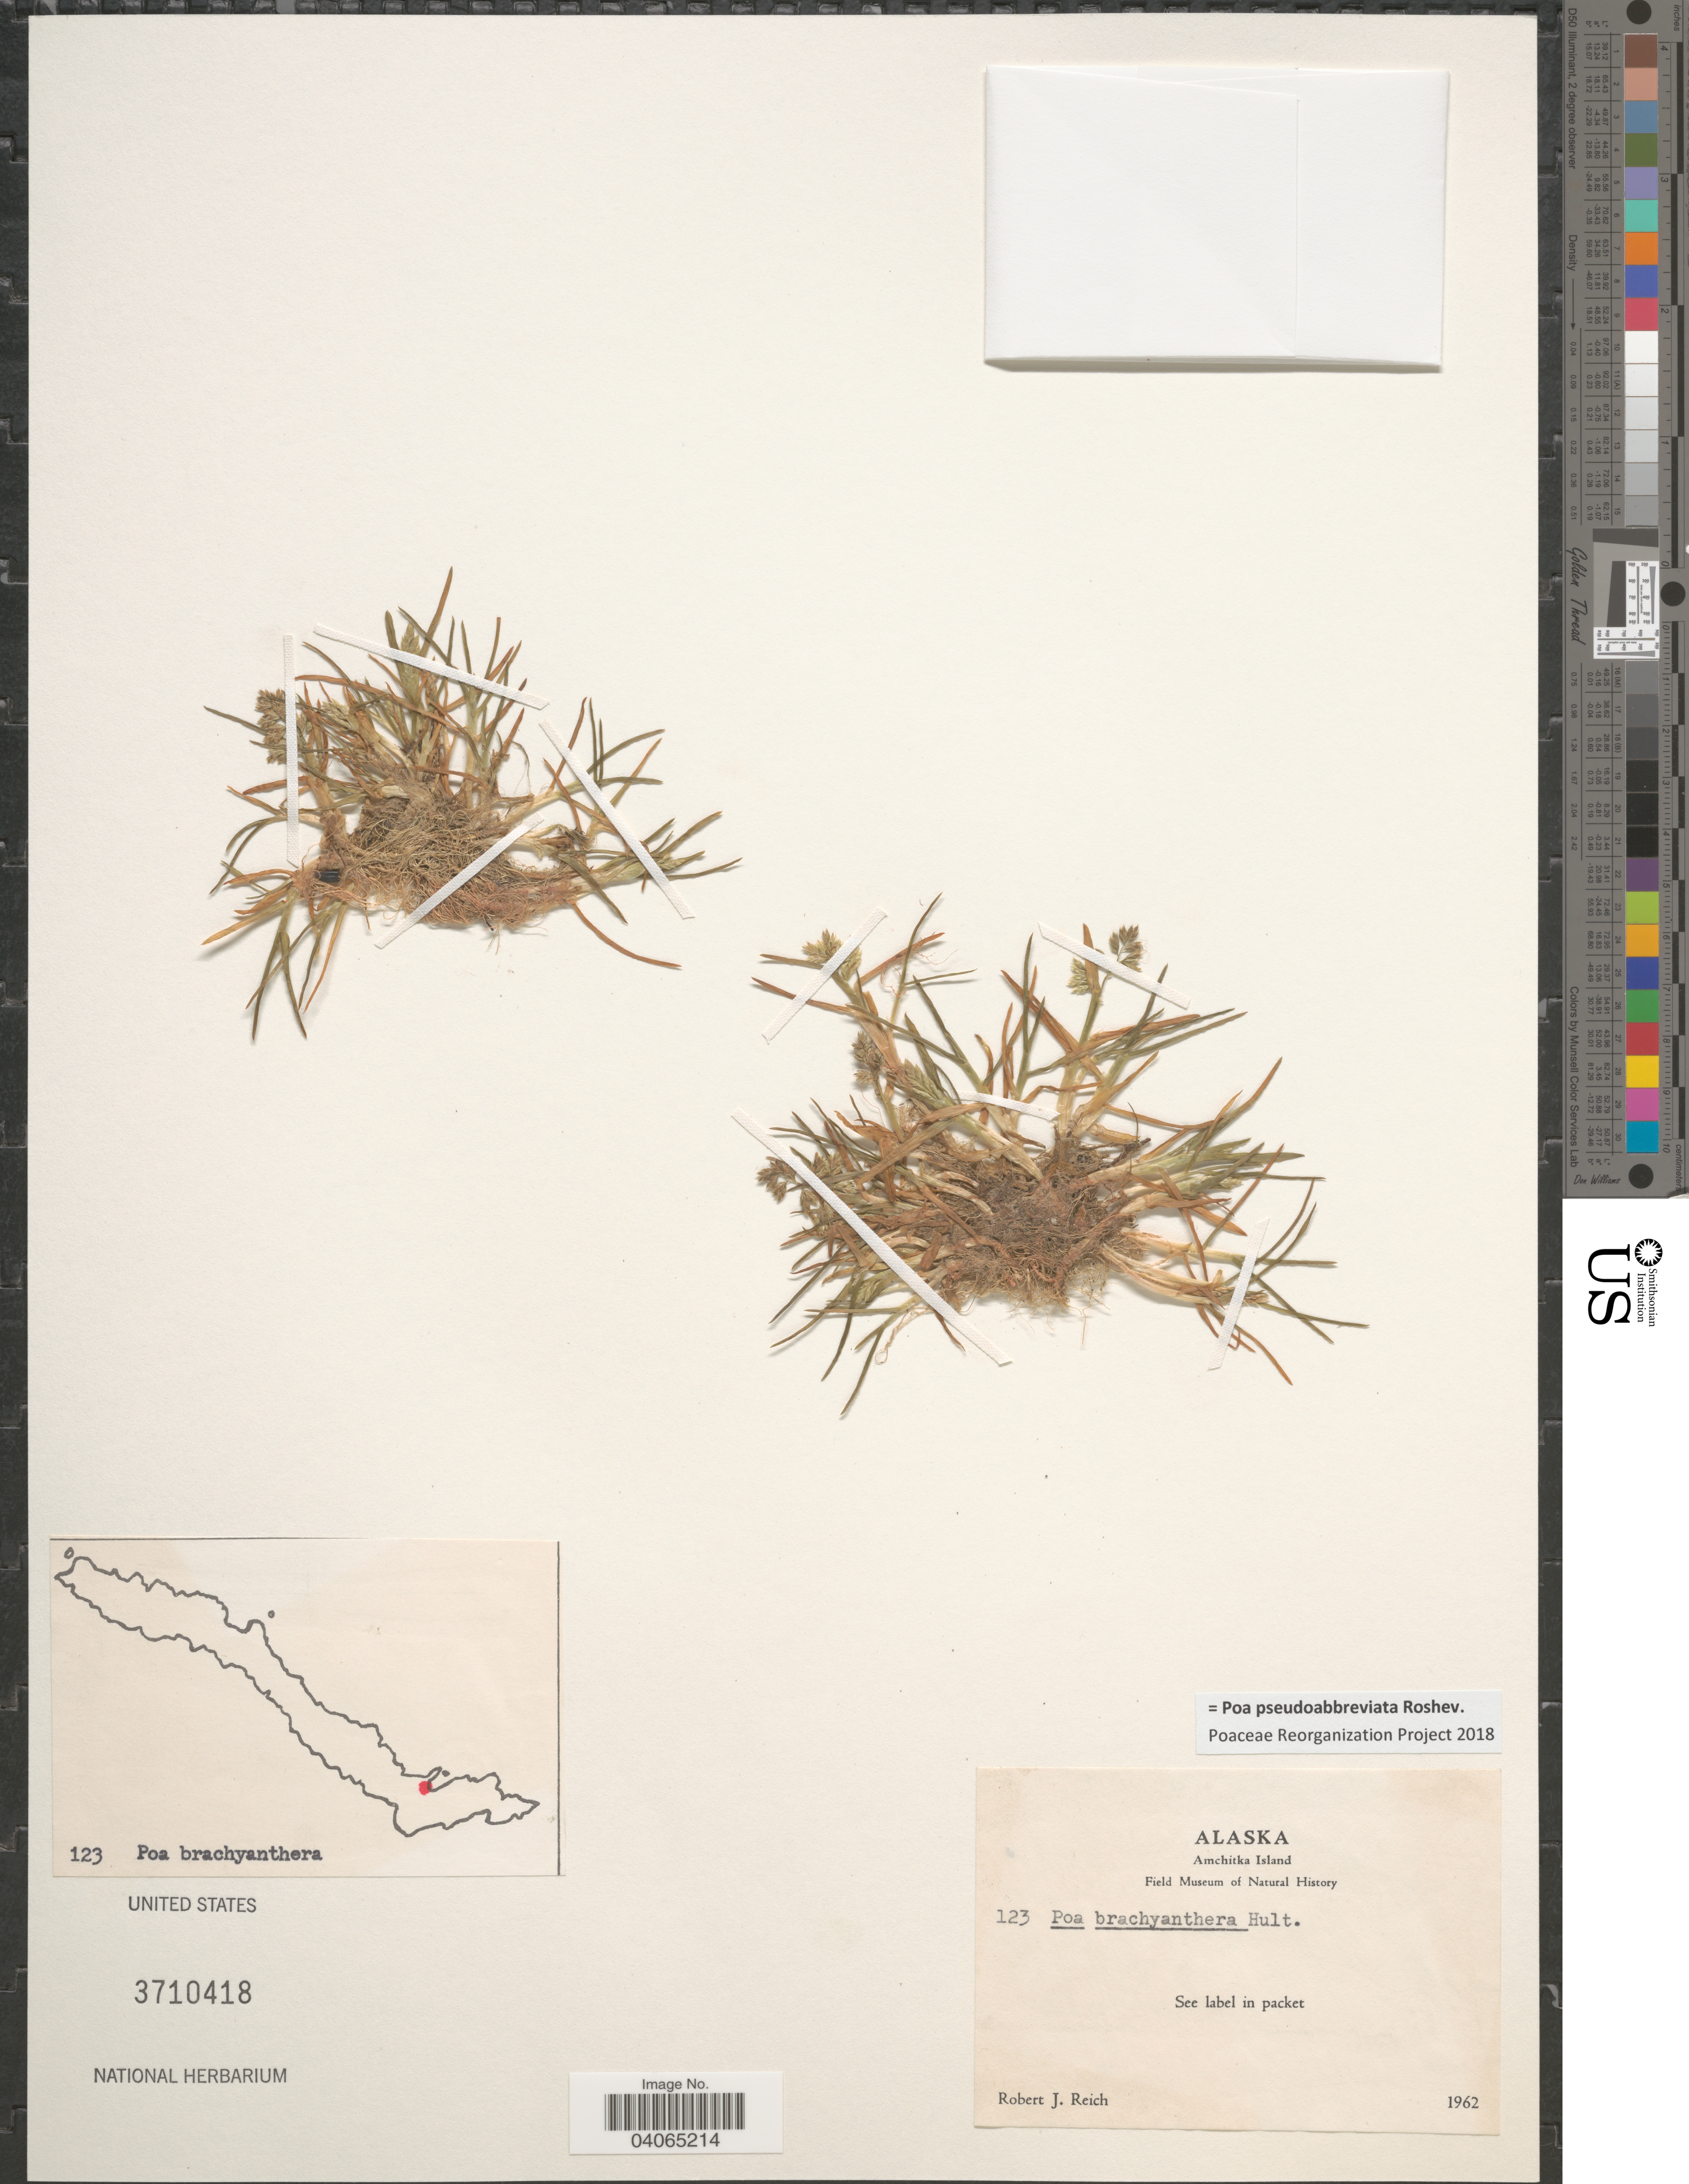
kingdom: Plantae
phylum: Tracheophyta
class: Liliopsida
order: Poales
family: Poaceae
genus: Poa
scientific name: Poa pseudoabbreviata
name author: Roshev.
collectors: R. Reich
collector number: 123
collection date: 1962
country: United States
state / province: Alaska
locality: Amchitka Island.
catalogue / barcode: US 3710418